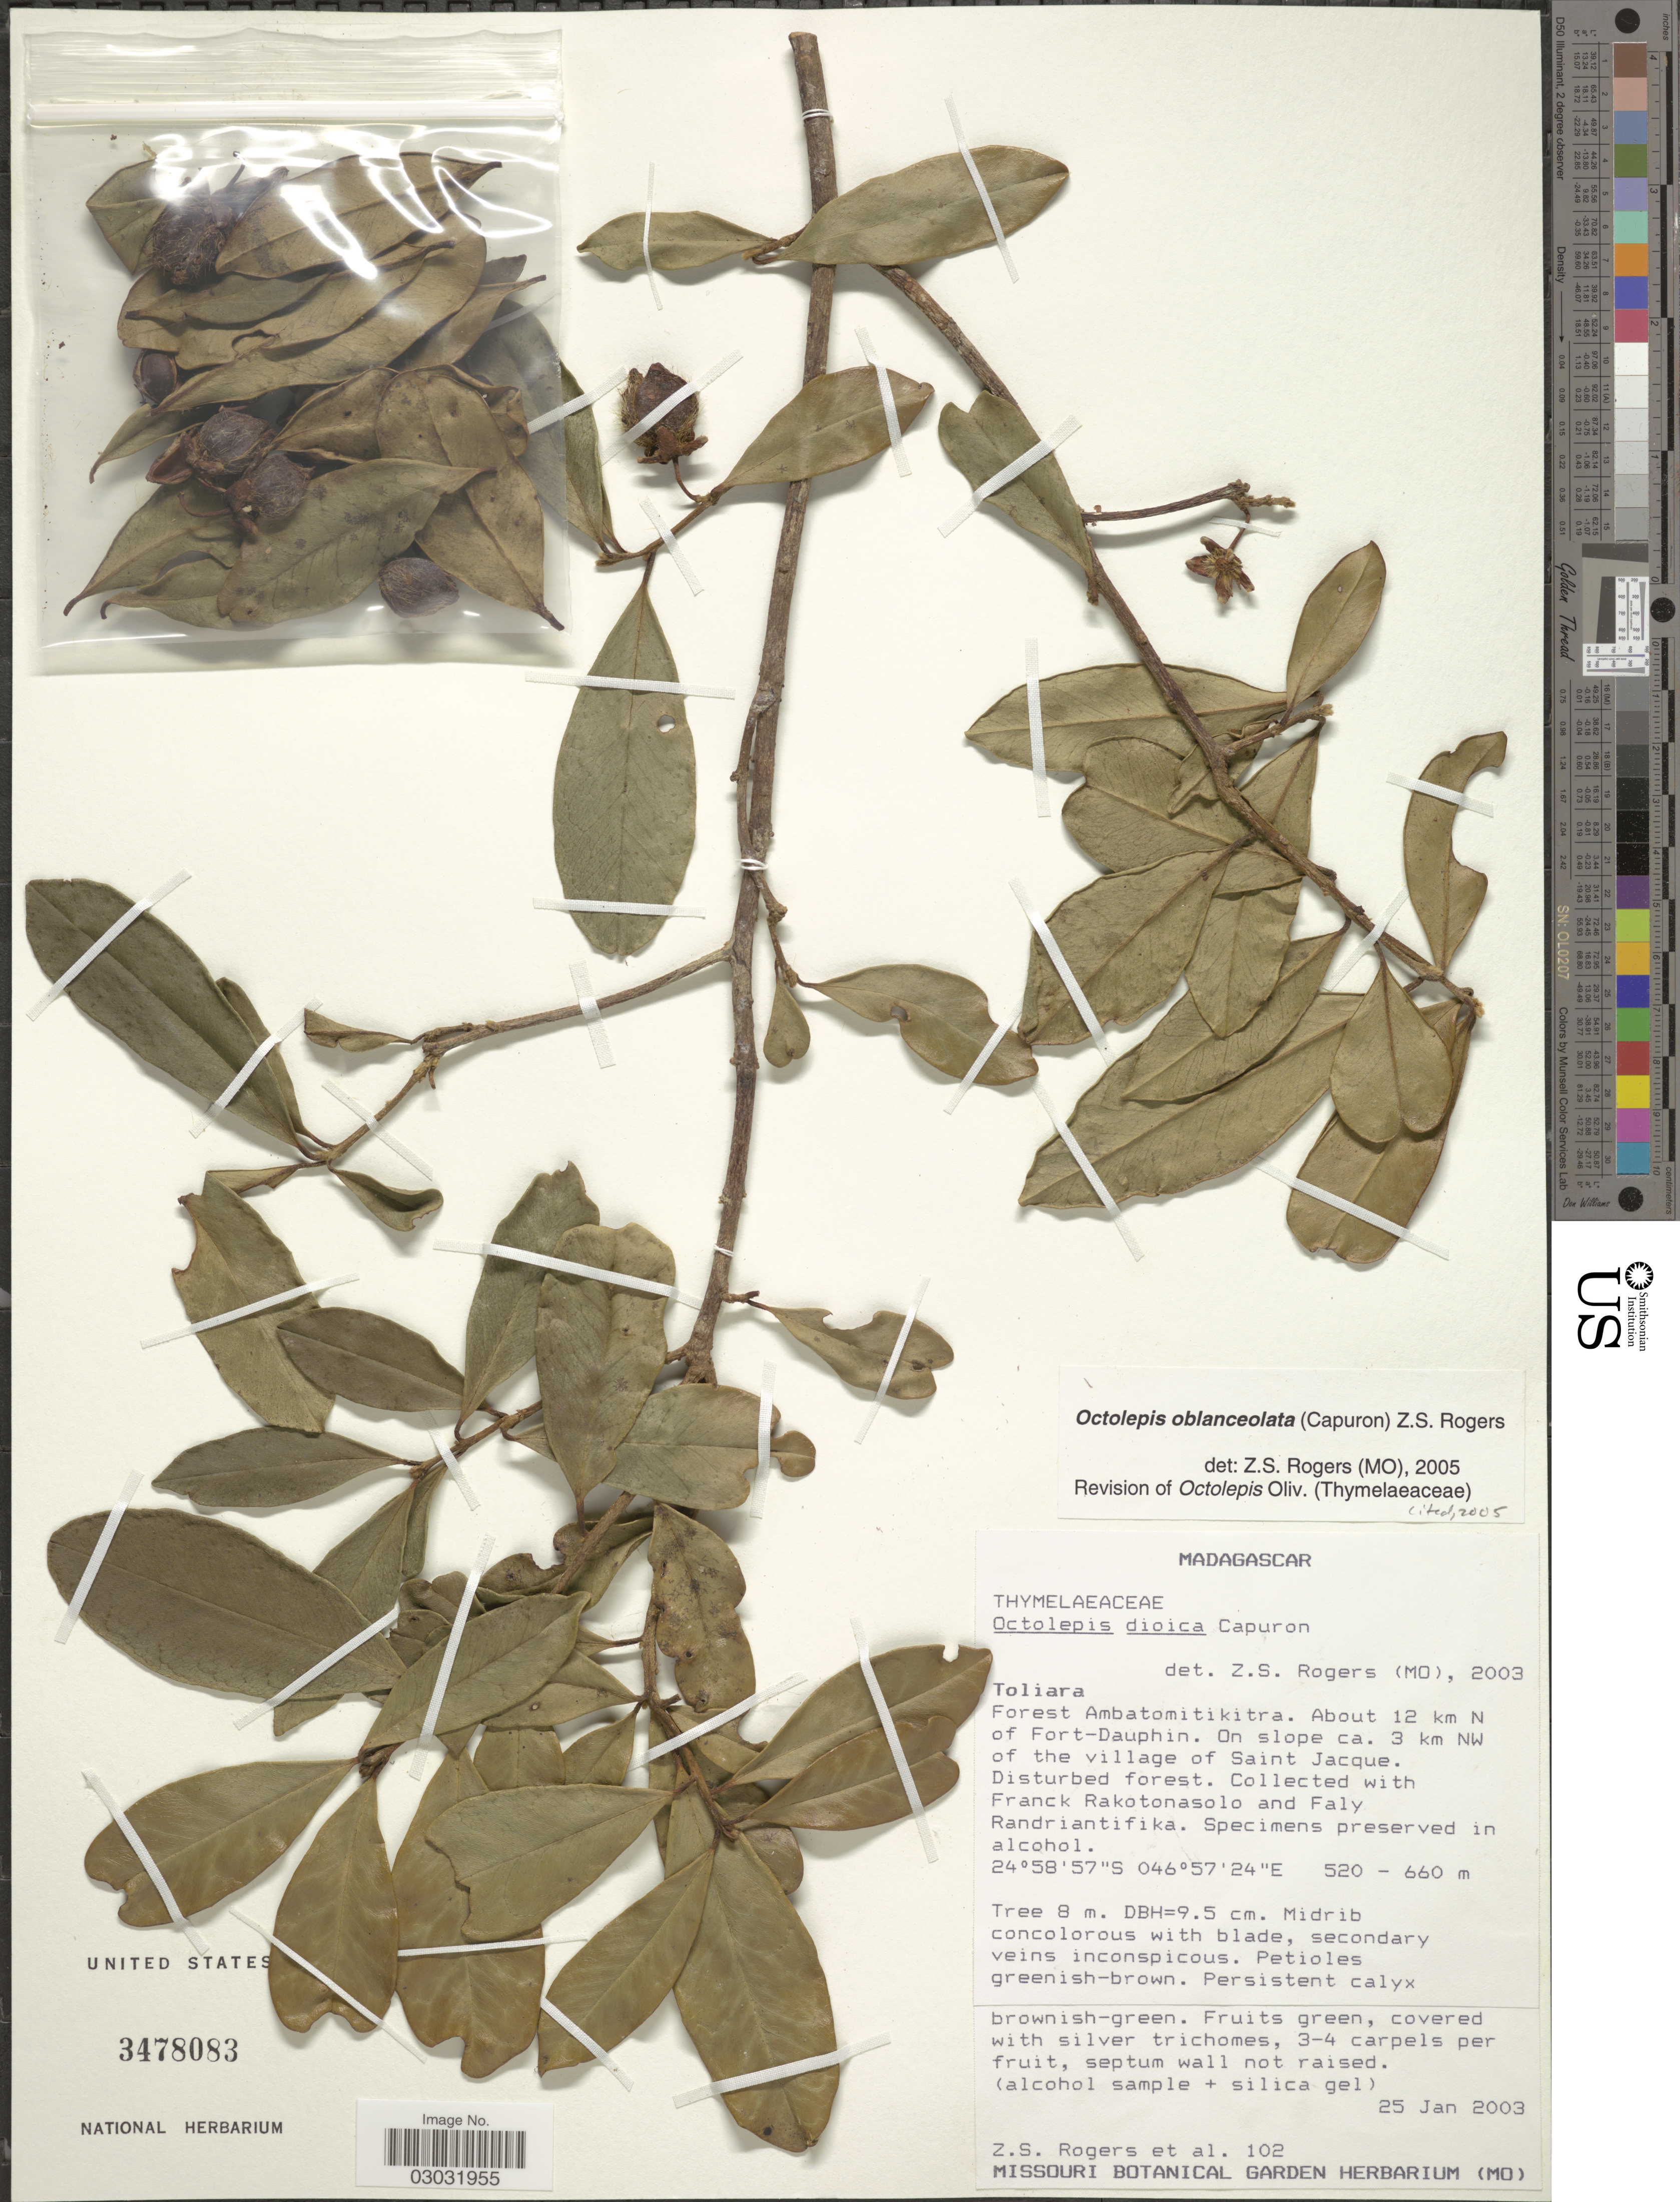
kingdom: Plantae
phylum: Tracheophyta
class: Magnoliopsida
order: Malvales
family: Thymelaeaceae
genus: Octolepis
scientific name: Octolepis oblanceolata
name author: (Capuron) Z.S. Rogers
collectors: Z. S. Rogers, F. Rakotonasolo & F. Randriantafika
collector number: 102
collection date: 2003-01-25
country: Madagascar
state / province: Anosy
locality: Forest Ambatomitikitra. About 12 km N of Fort-Dauphin. On slope ca. 3 km NW of the village of Saint Jacque.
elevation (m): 520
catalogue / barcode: US 3478083